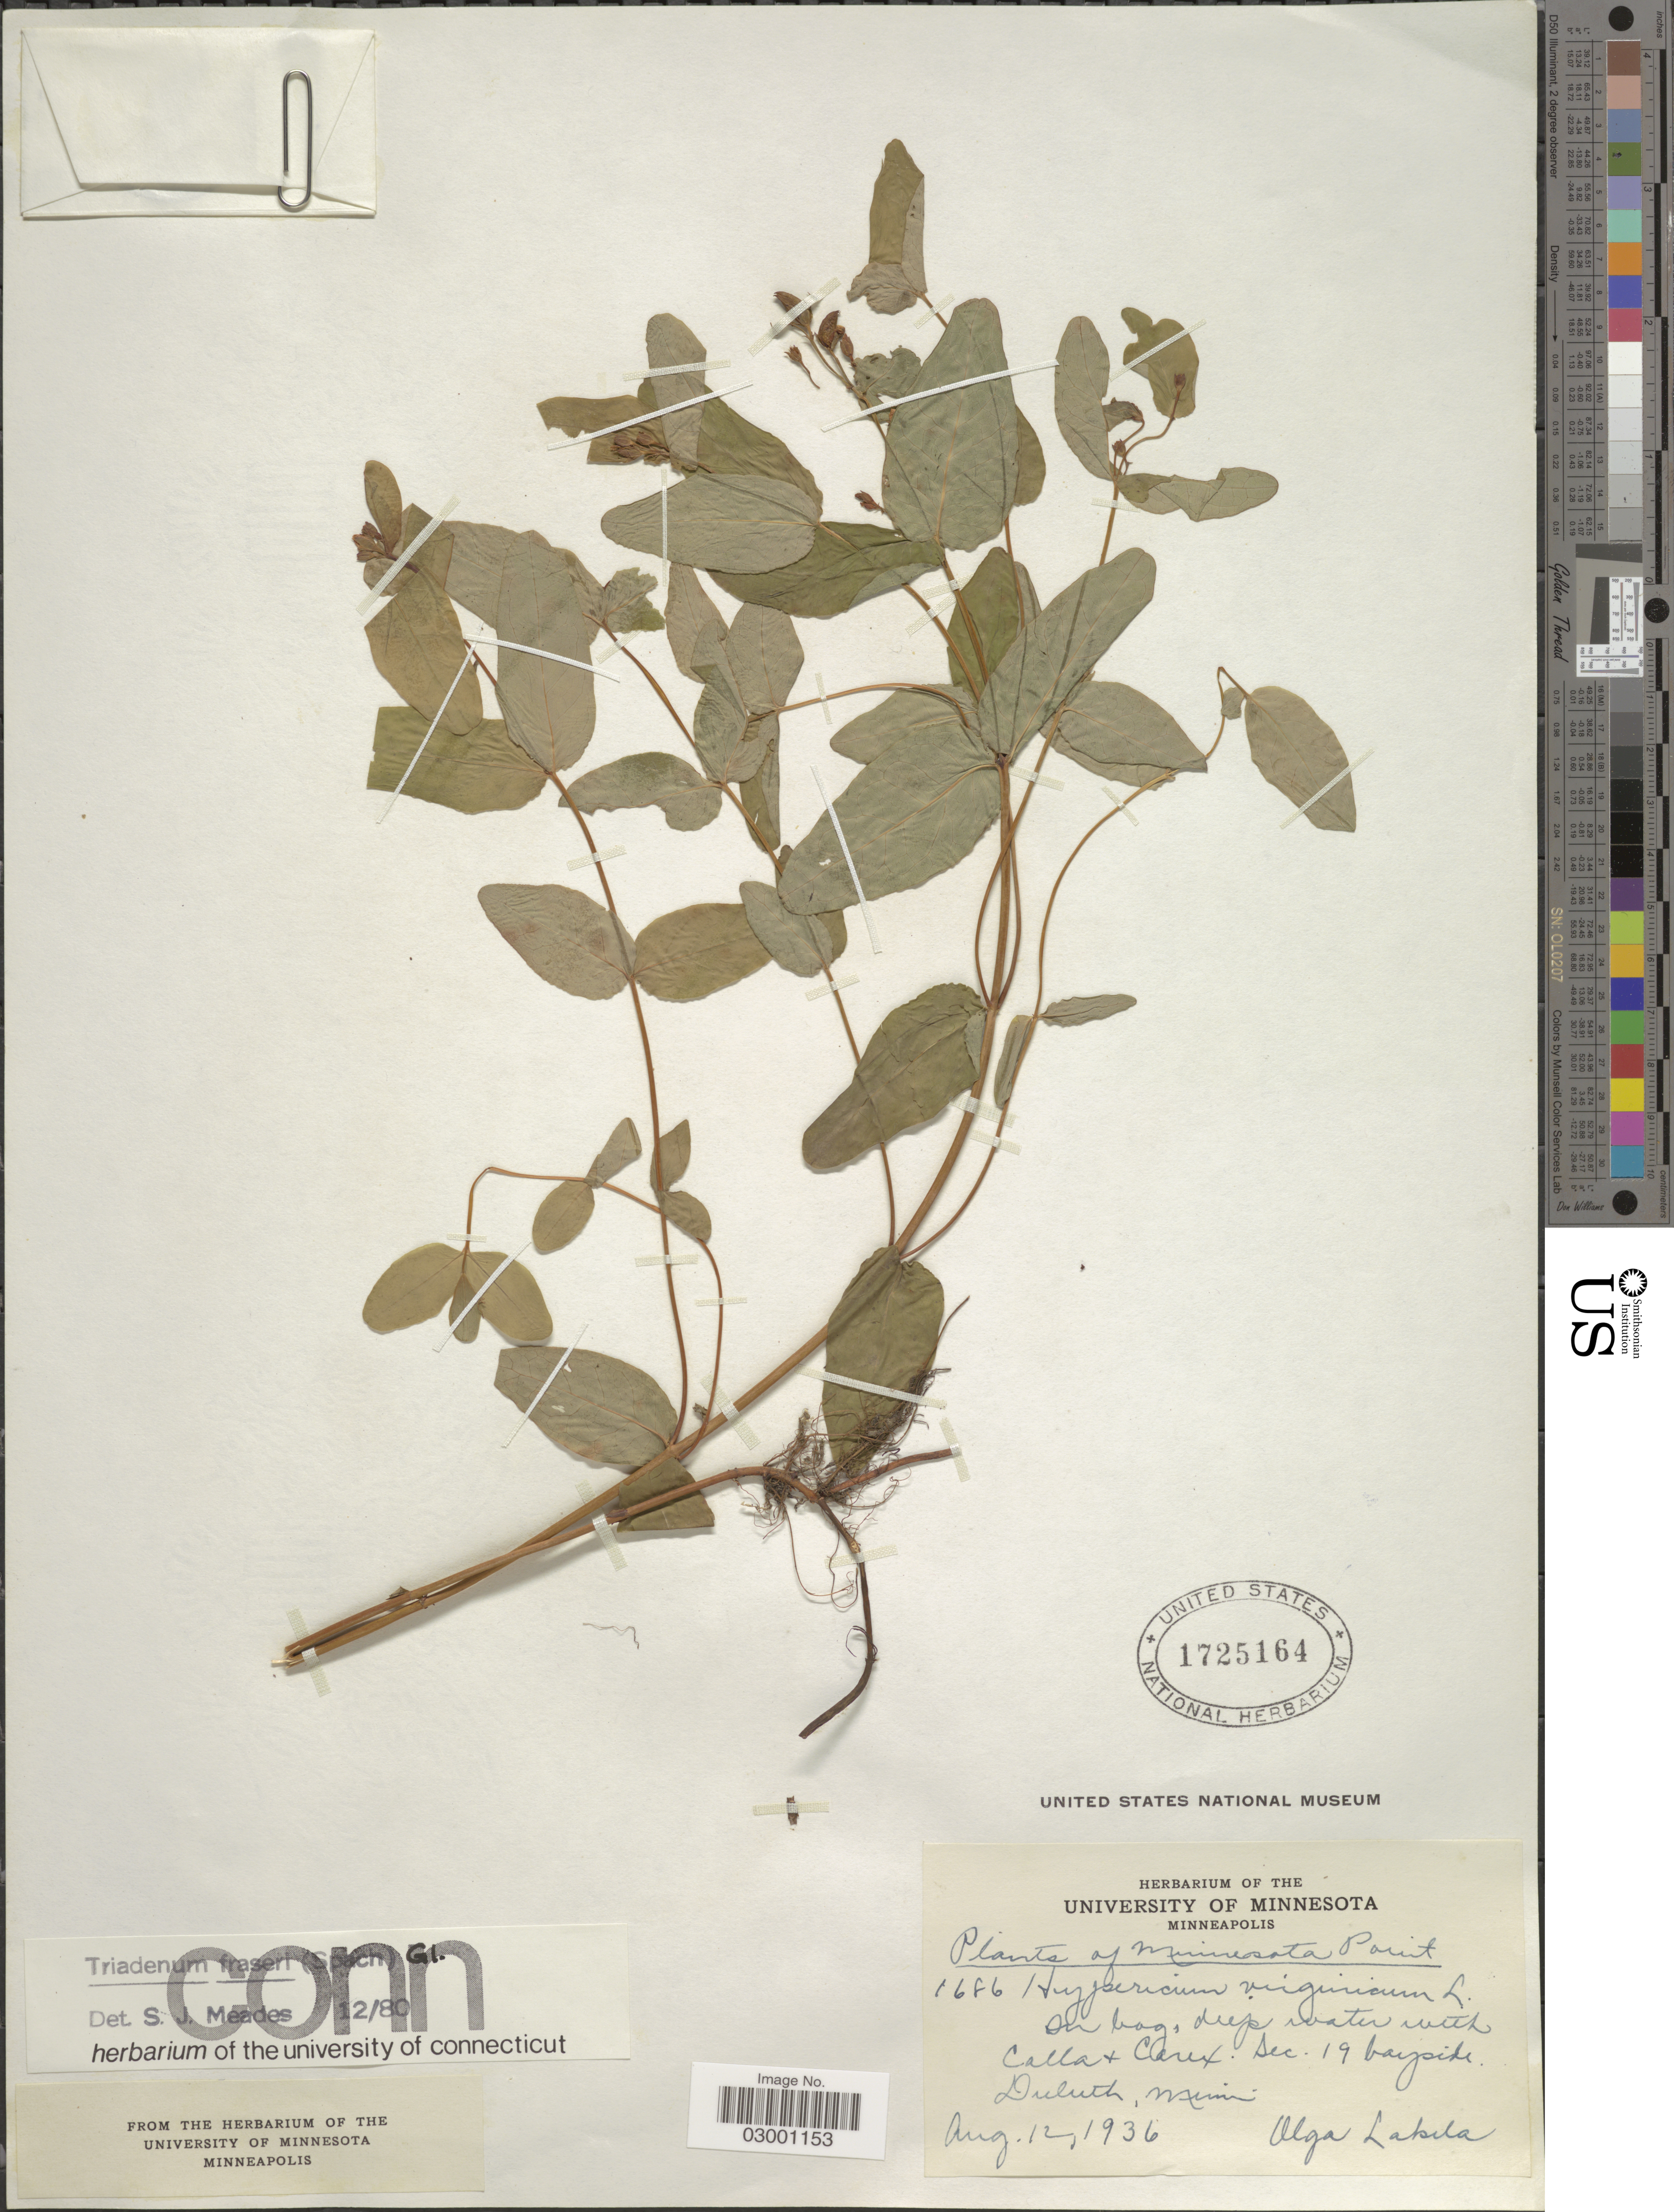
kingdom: Plantae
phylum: Tracheophyta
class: Magnoliopsida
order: Malpighiales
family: Hypericaceae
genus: Hypericum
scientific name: Hypericum fraseri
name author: Steud.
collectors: O. K. Lakela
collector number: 16861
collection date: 1936-08-12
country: United States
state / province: Minnesota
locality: Duluth.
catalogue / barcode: US 1725164